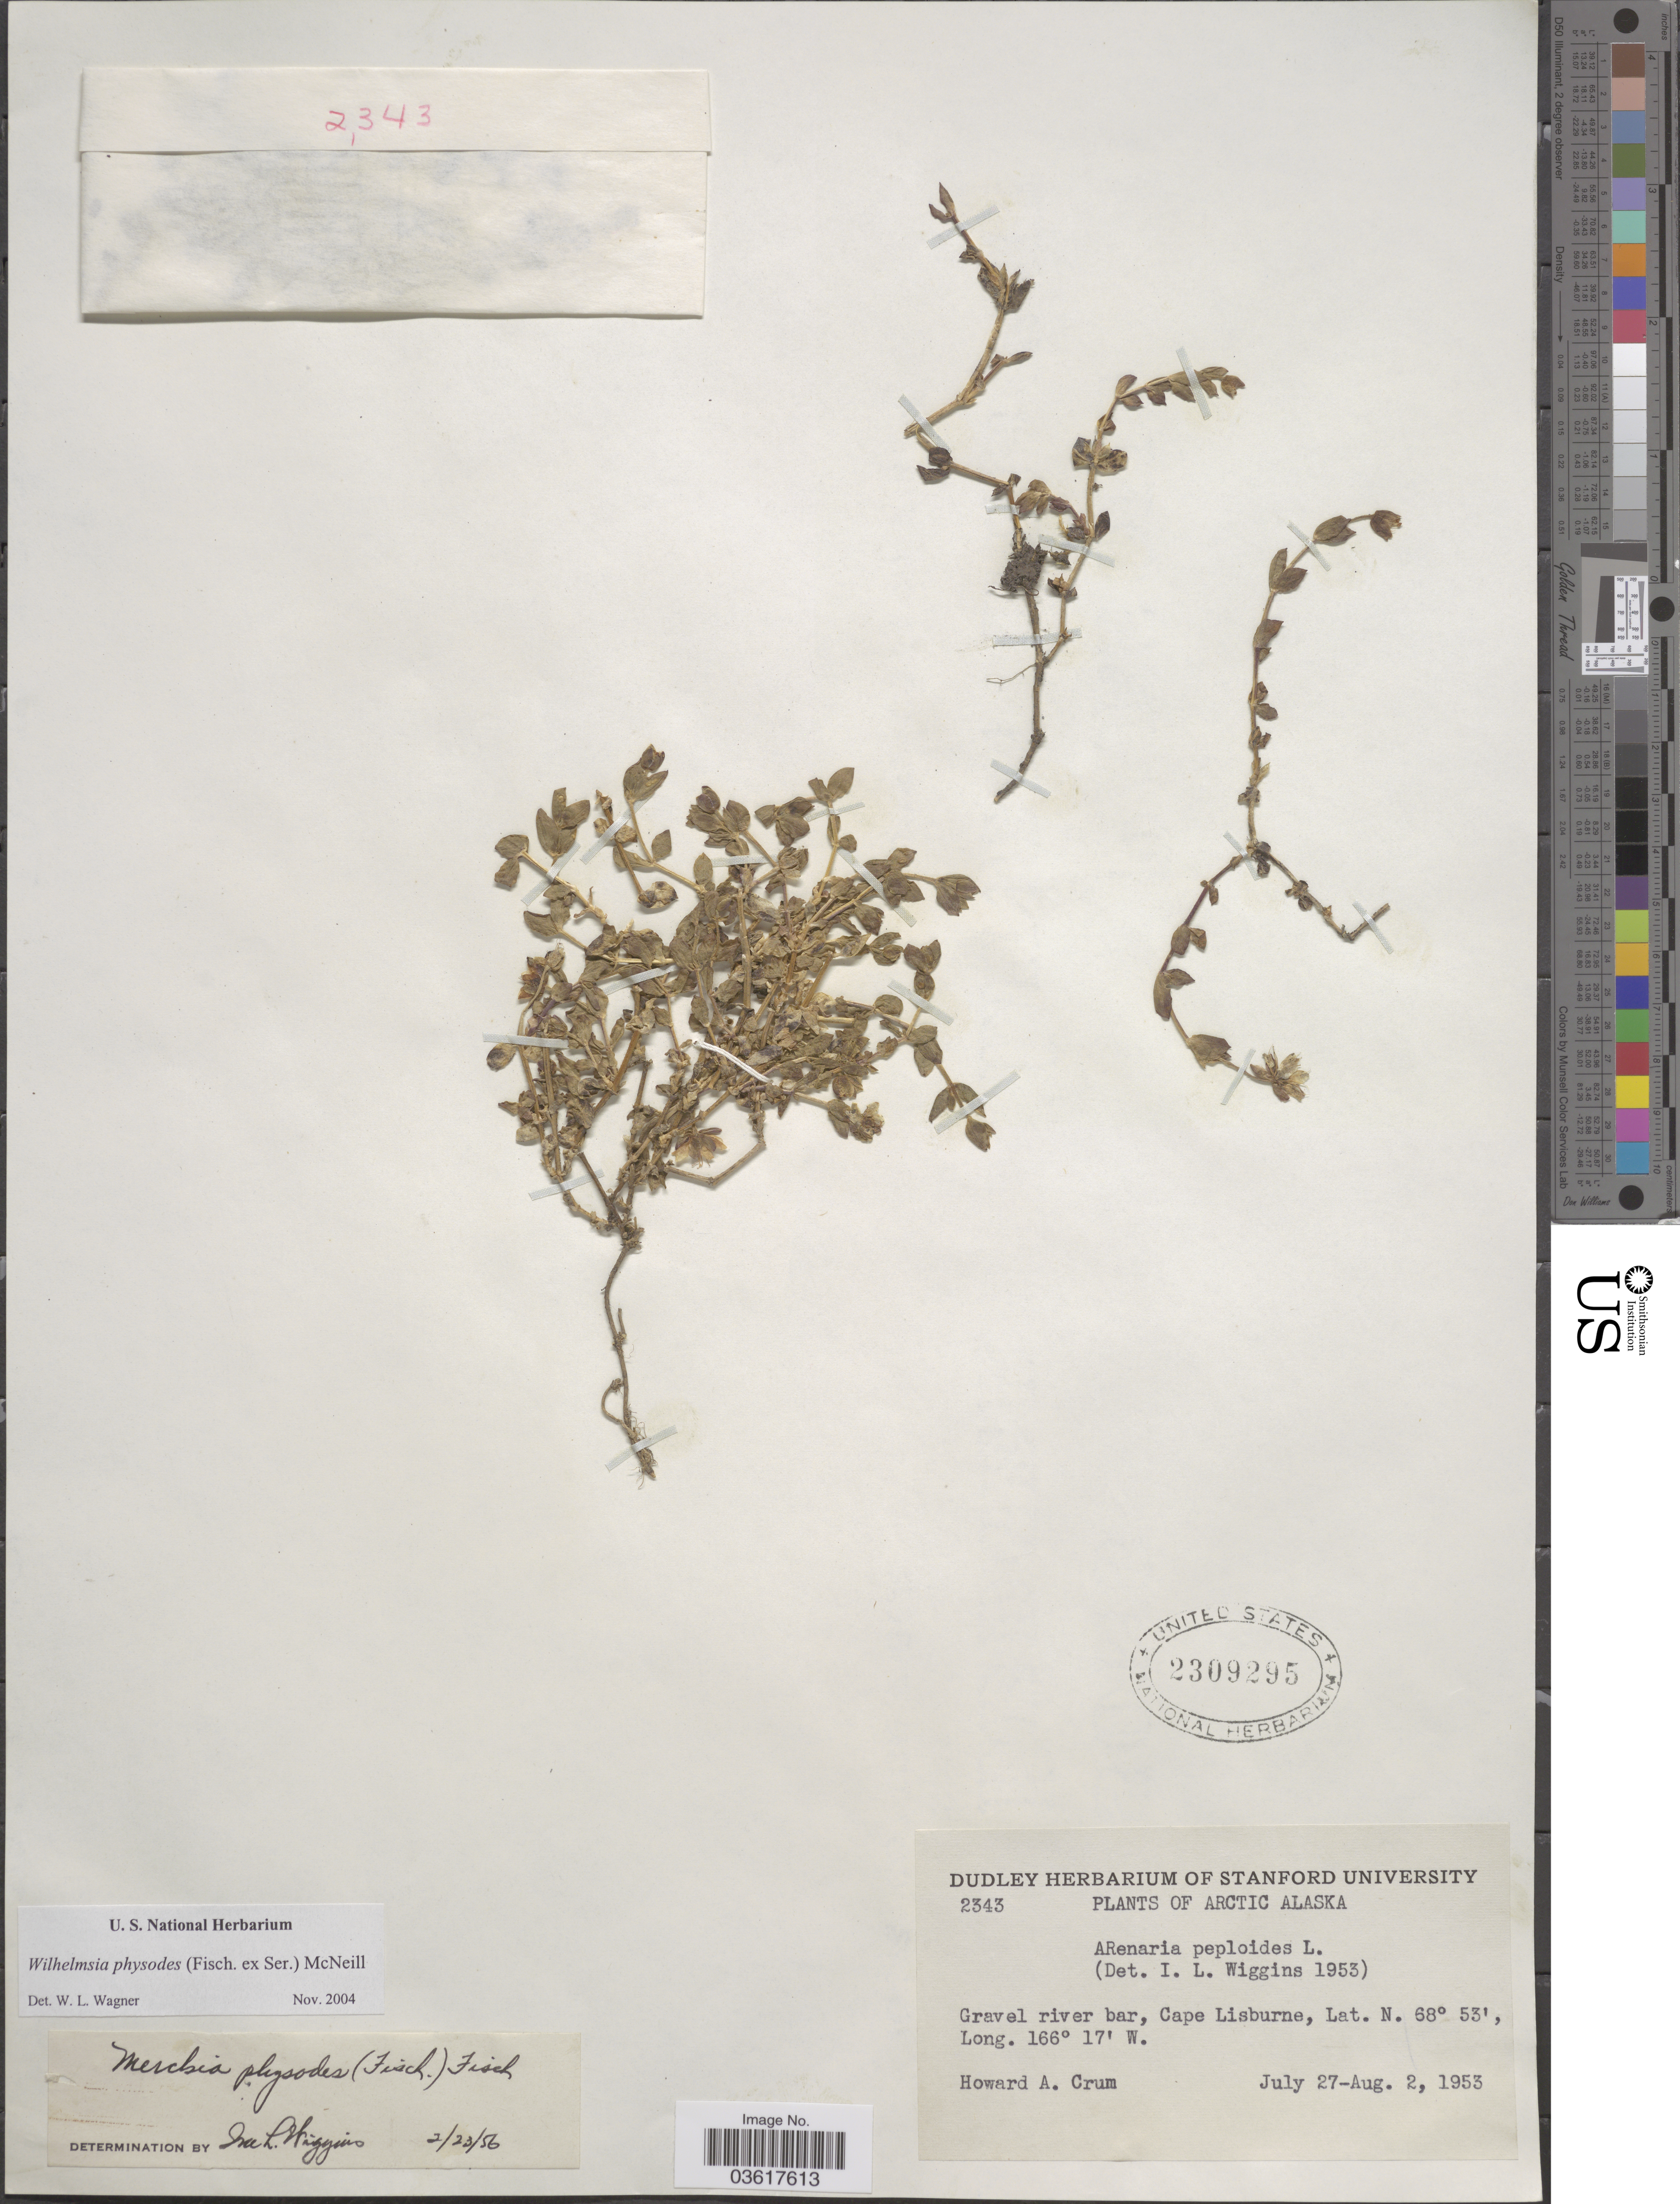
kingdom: Plantae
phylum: Tracheophyta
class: Magnoliopsida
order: Caryophyllales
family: Caryophyllaceae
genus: Wilhelmsia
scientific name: Wilhelmsia sp.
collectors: H. A. Crum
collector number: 2343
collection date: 1953-07-27/1953-08-02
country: United States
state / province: Alaska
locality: Arctic Alaska. Gravel river bar, Cape Lisburne.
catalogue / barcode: US 2309295